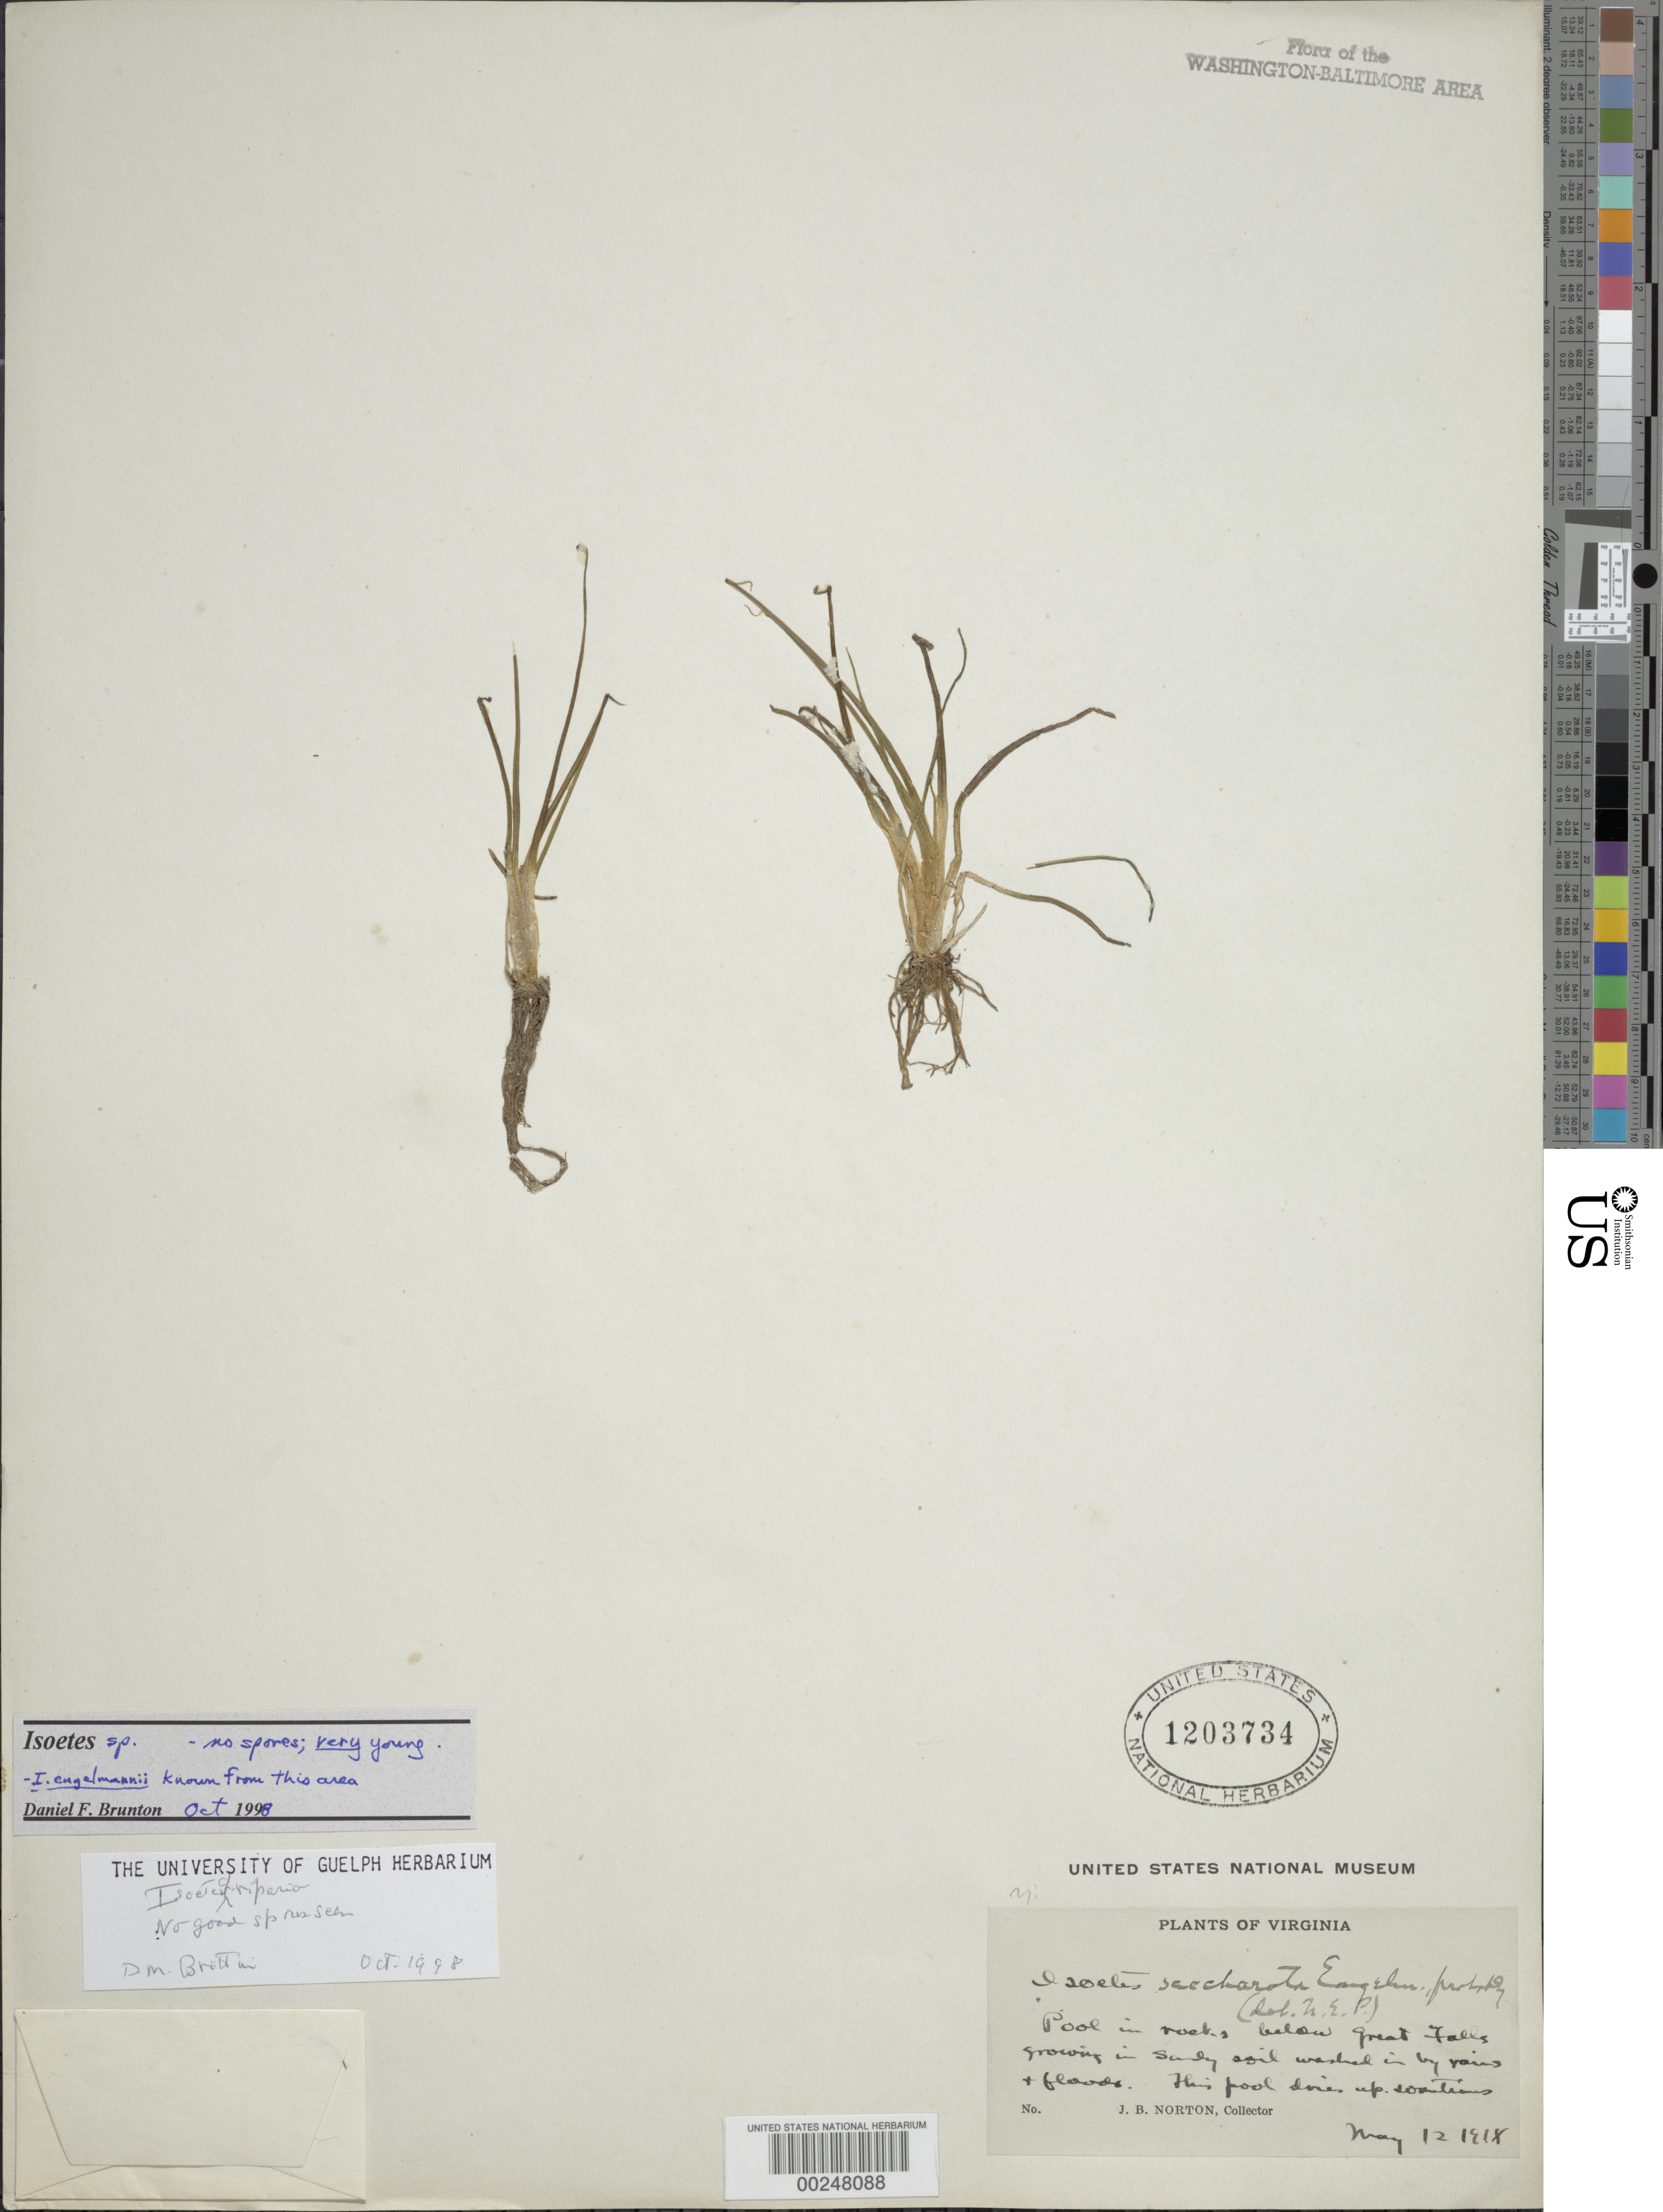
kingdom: Plantae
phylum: Tracheophyta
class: Lycopodiopsida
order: Isoetales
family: Isoetaceae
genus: Isoetes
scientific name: Isoetes engelmannii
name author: A. Braun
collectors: J. Norton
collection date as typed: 12 May 1918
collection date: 1918-05-12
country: United States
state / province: Virginia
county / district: Fairfax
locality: Below Great Falls C. and O. Canal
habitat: Pool in rocks below great falls, in sandy soil washed in by rains and floods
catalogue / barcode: US 1203734